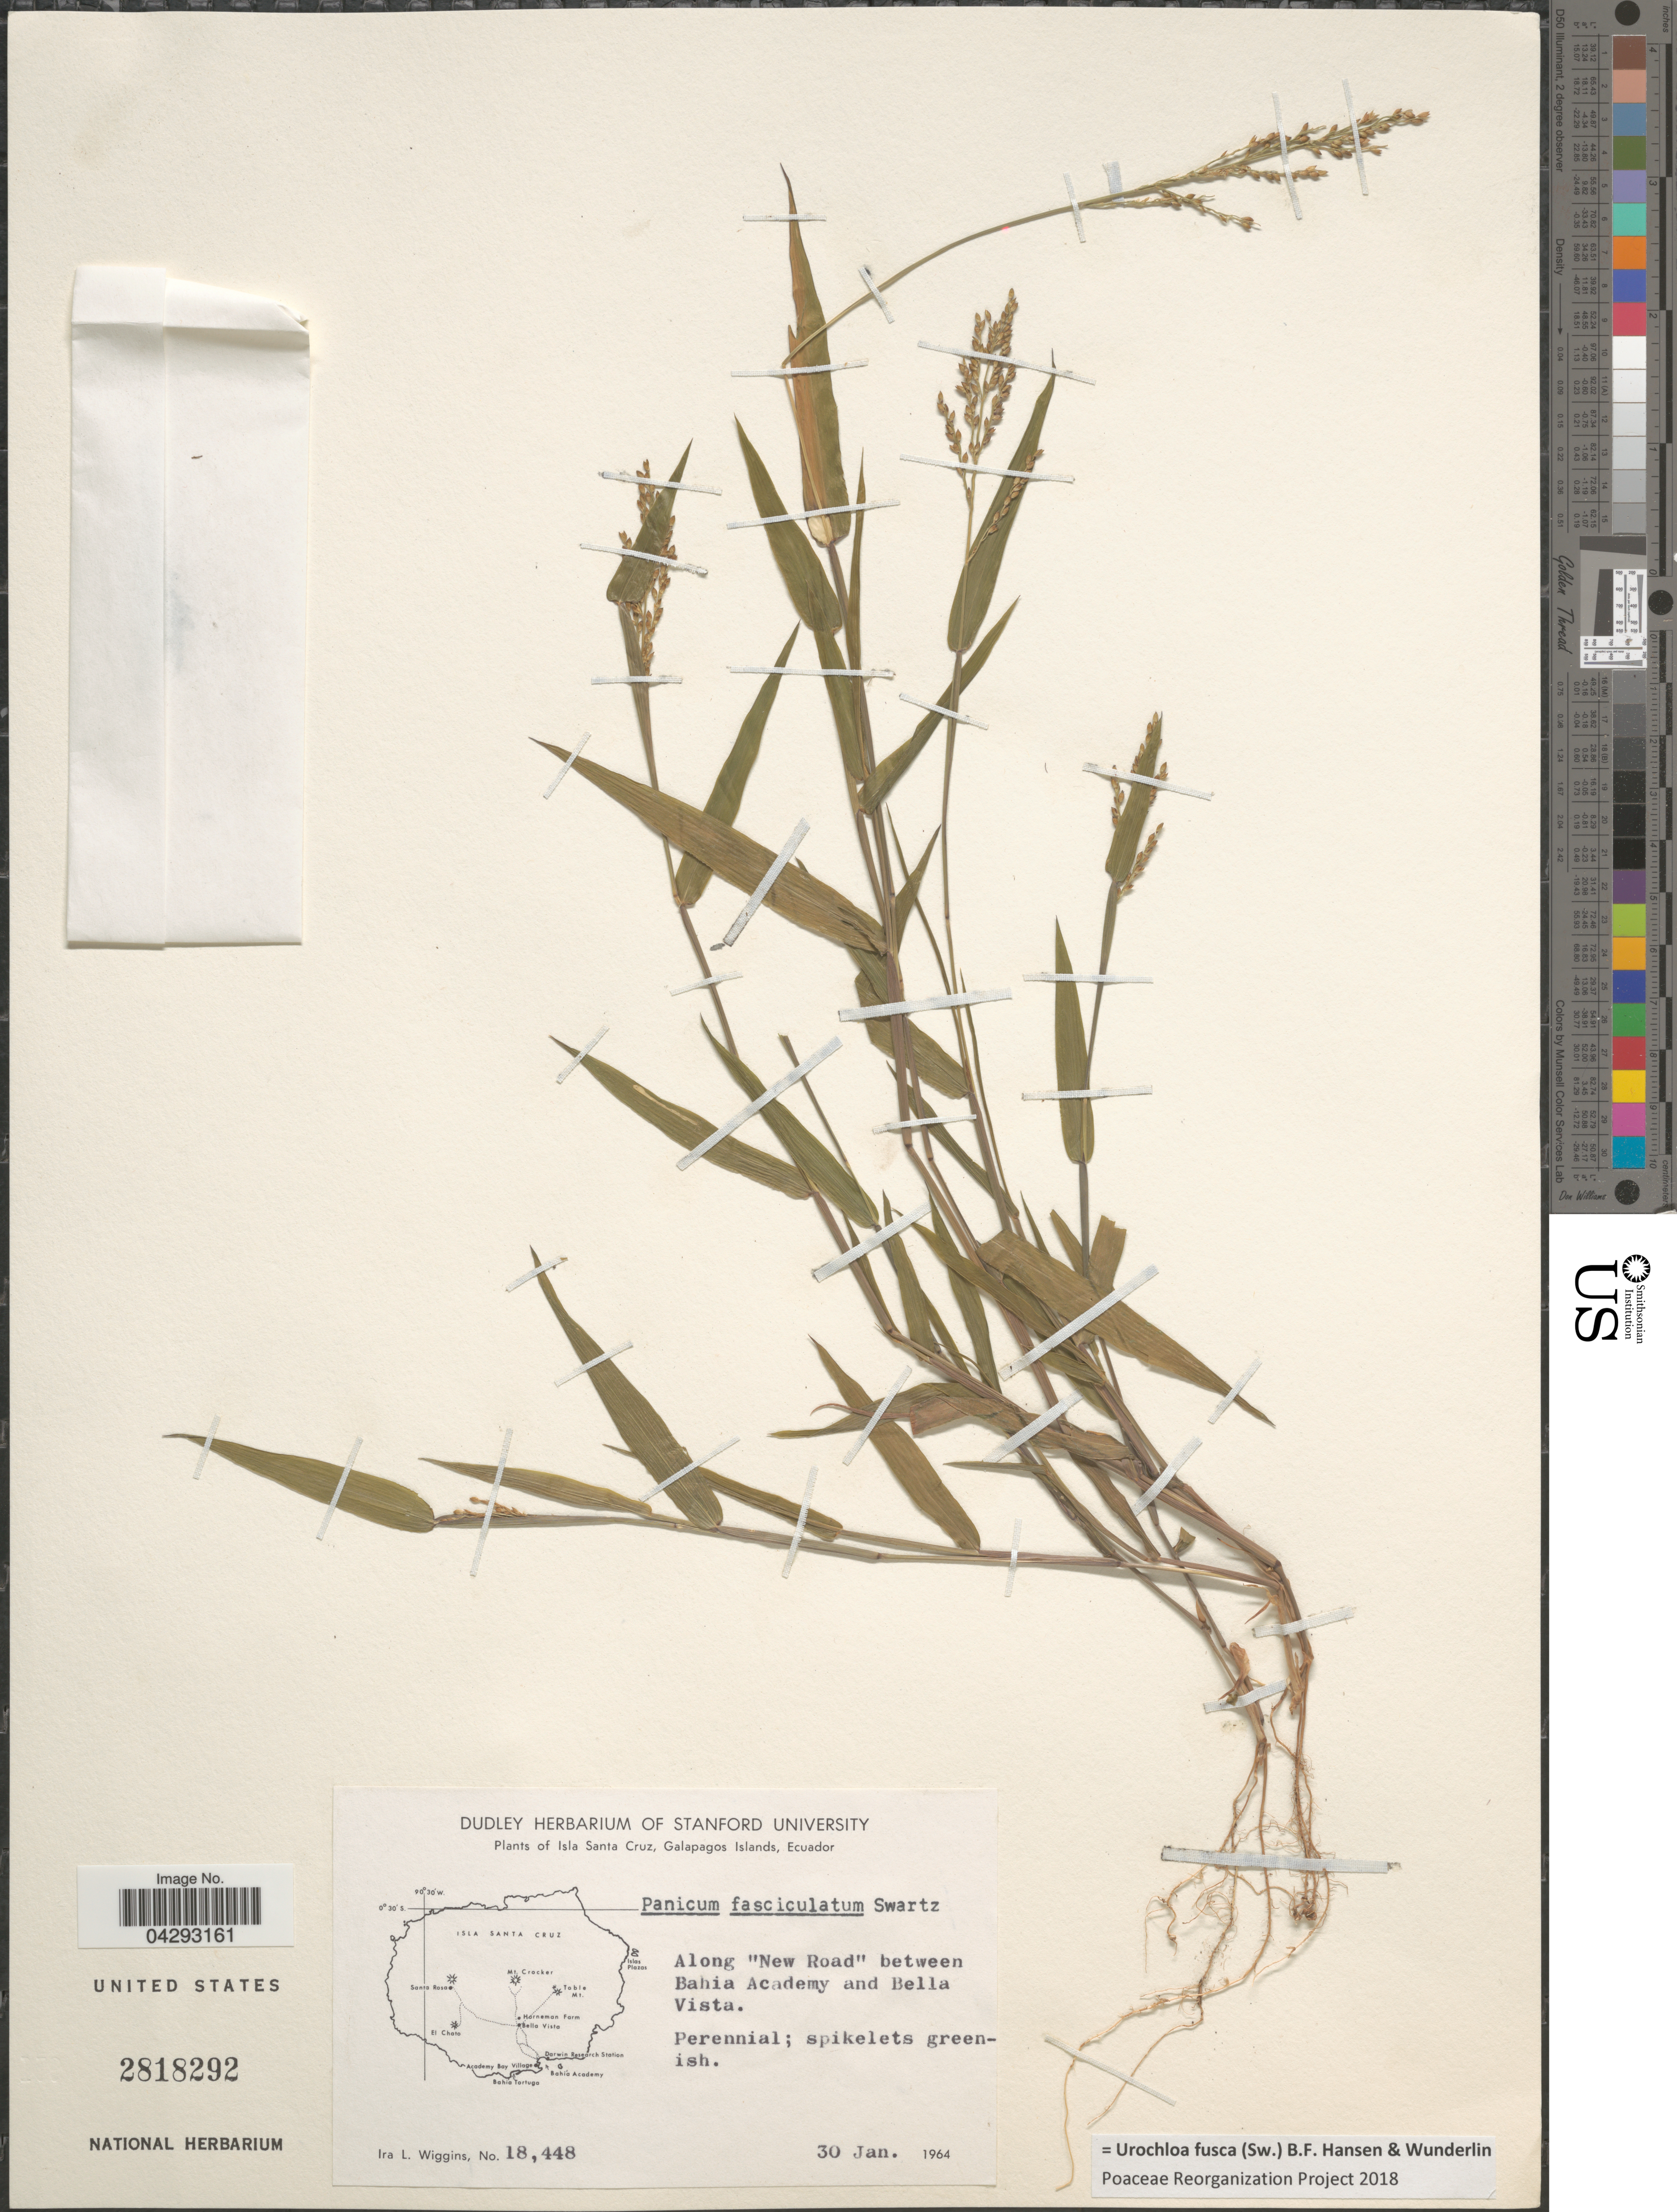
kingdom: Plantae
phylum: Tracheophyta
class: Liliopsida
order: Poales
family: Poaceae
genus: Urochloa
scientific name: Urochloa fusca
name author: (Sw.) B.F. Hansen & Wunderlin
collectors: I. L. Wiggins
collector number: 18448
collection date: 1964-01-30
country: Ecuador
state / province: Colón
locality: Isla Santa Cruz, Galapagos Islands. Along "New Road" between Bahia Academy and Bella Vista.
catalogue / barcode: US 2818292